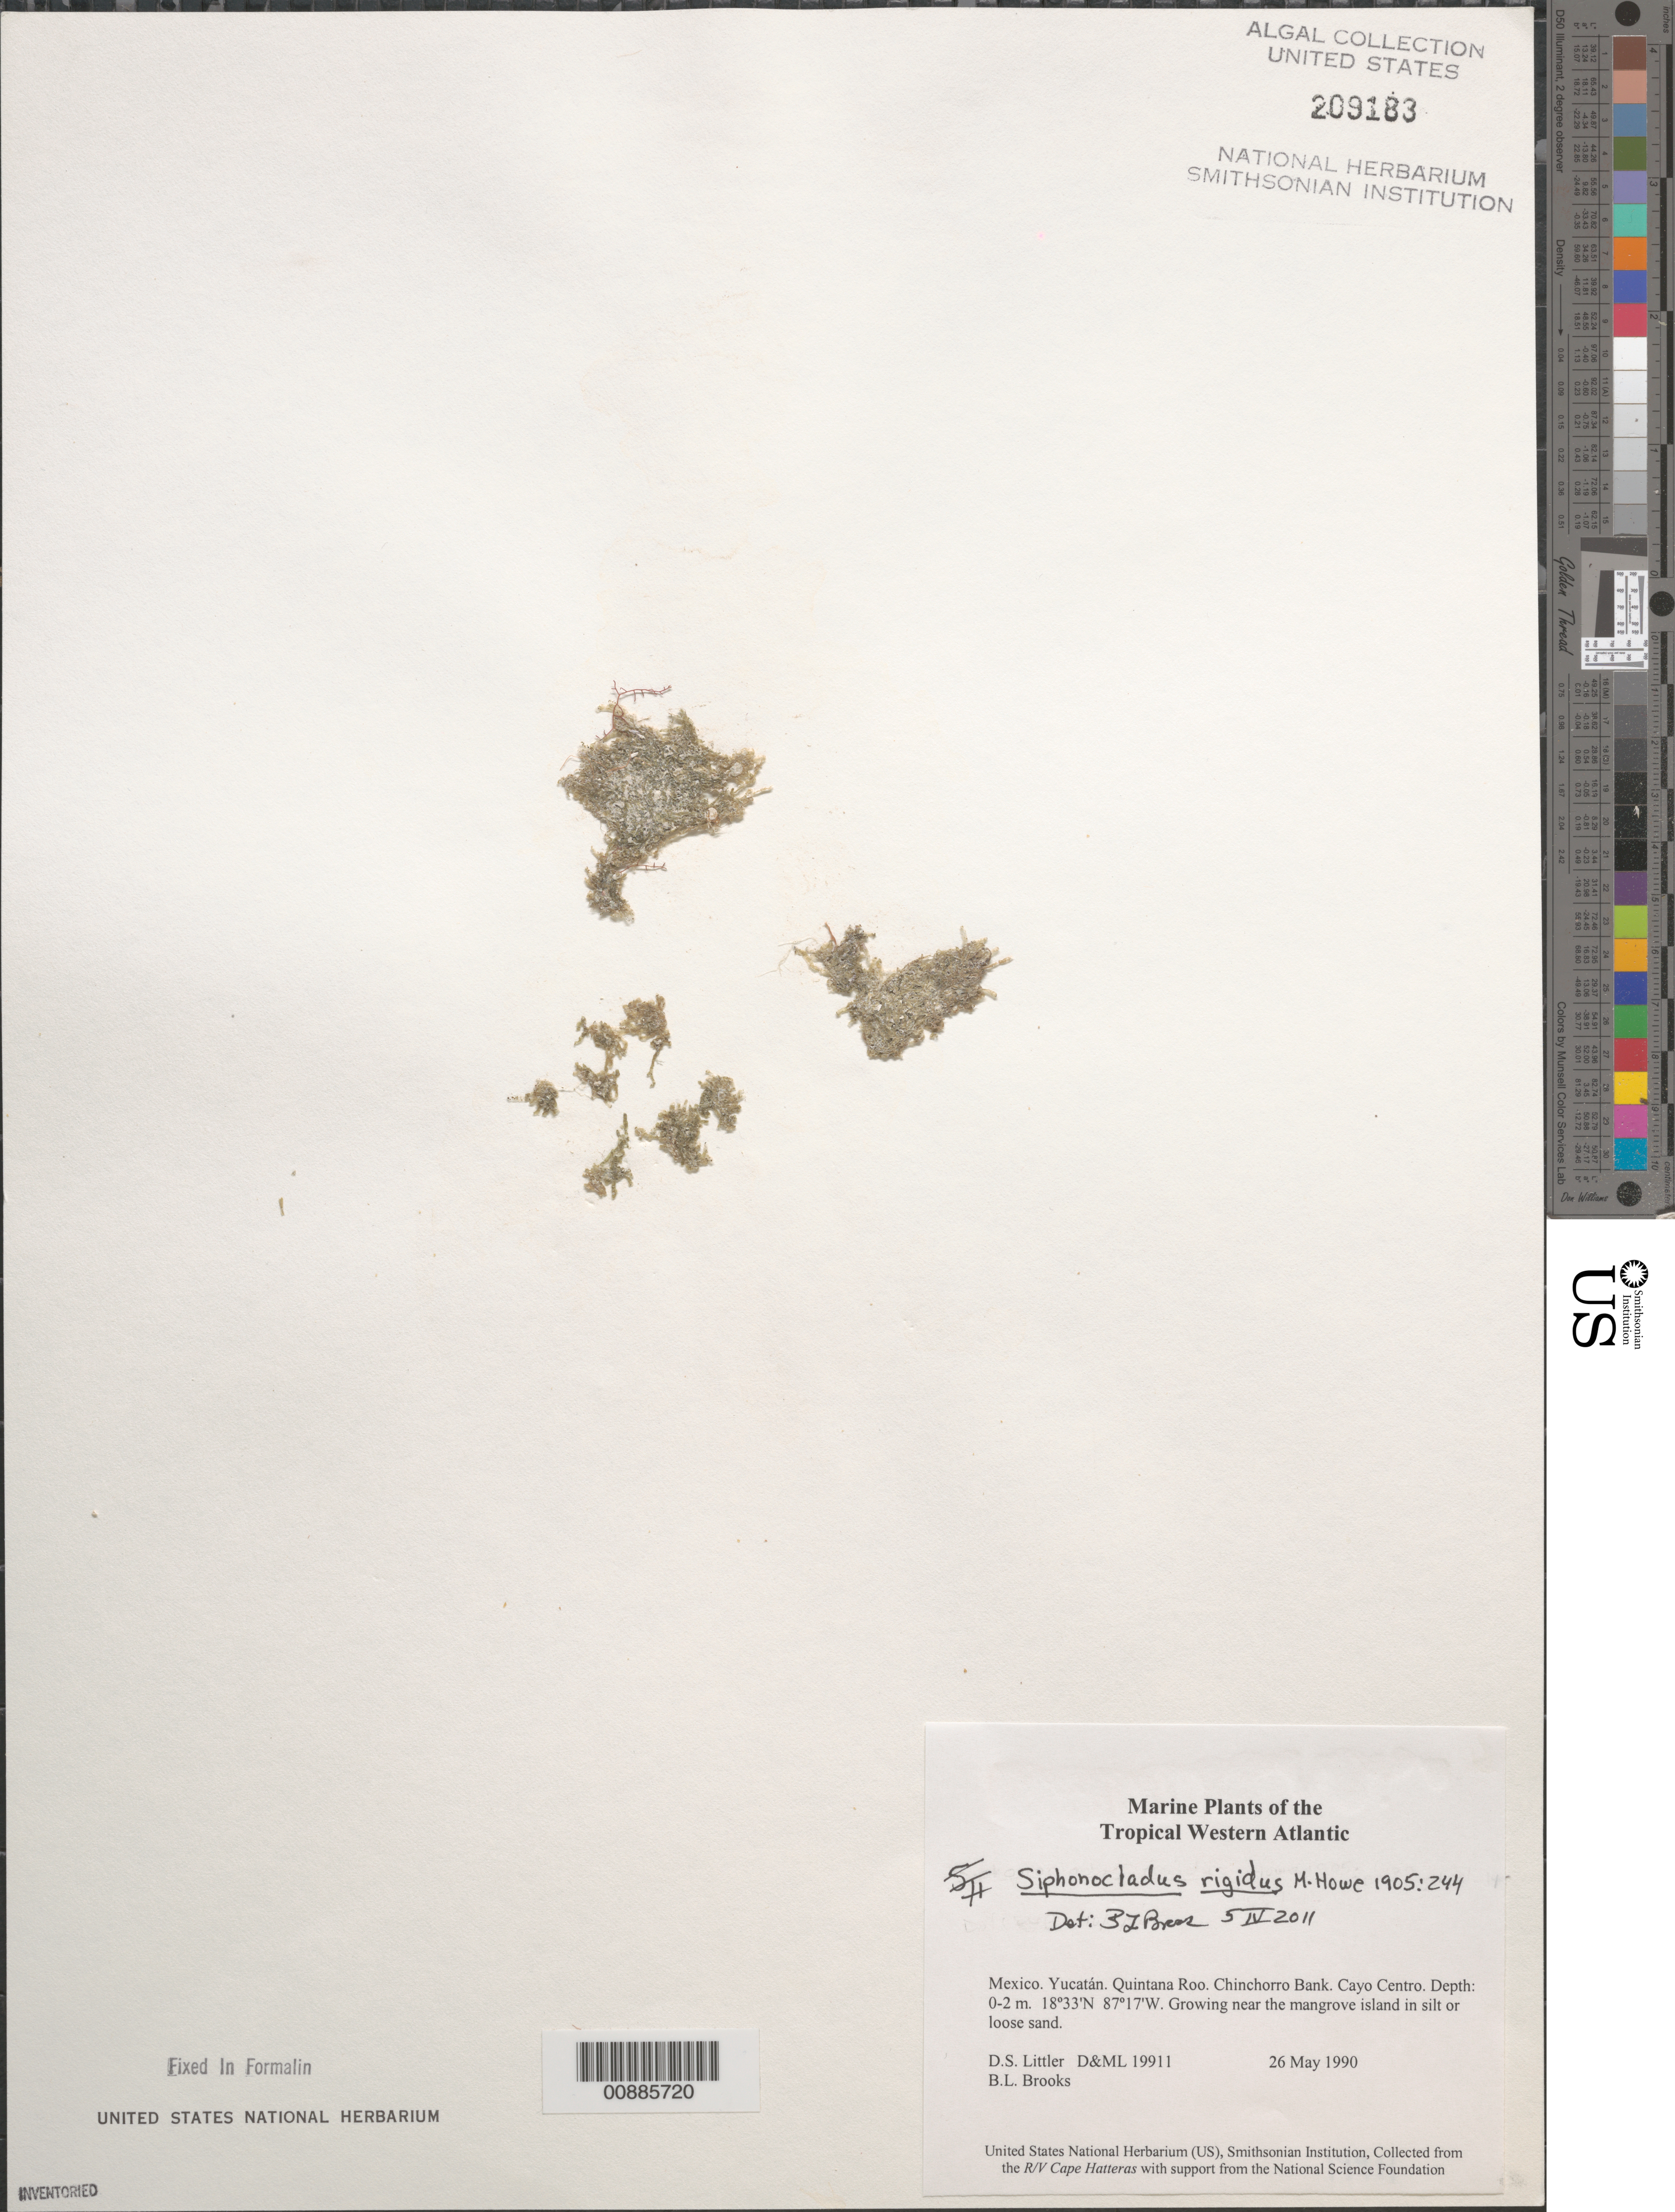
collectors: D. S. Littler & B. Brooks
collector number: D&ML 19911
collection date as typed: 26 May 1990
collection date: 1990-05-26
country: Mexico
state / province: Quintana Roo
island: Cayo Centro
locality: Chinchorro Bank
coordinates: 18 33' N, 87 17' W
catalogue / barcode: US 209183